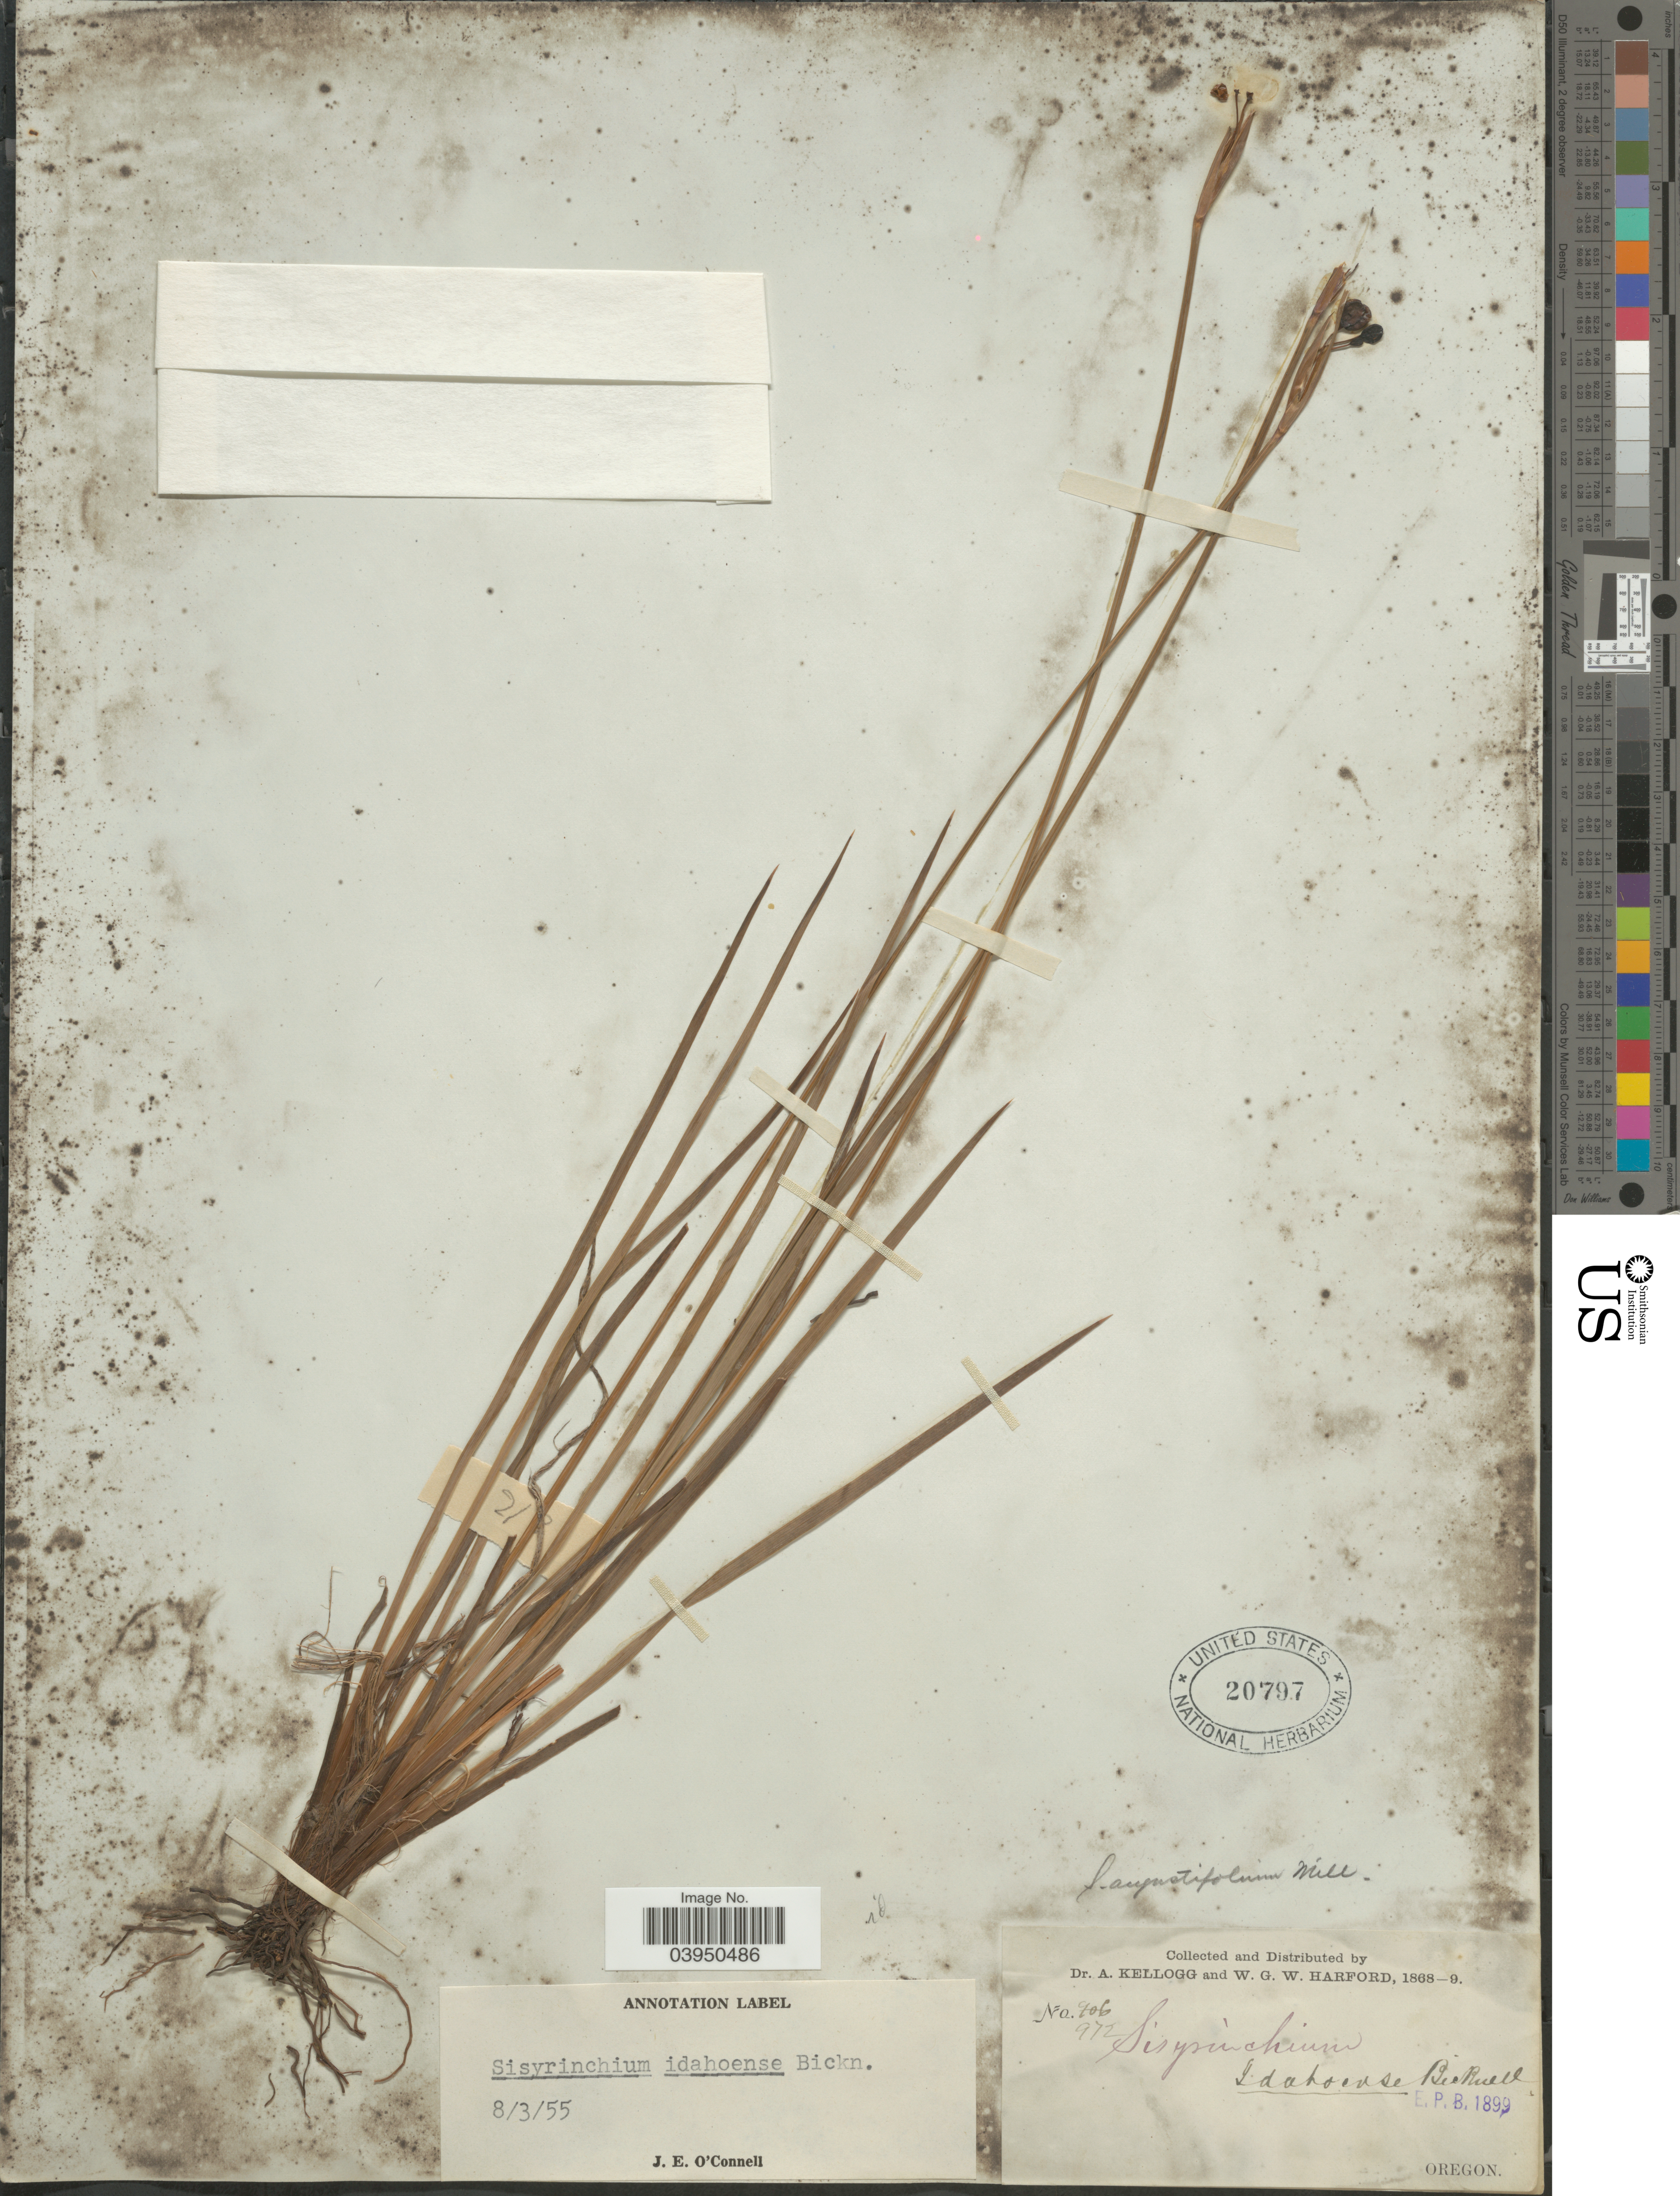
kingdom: Plantae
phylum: Tracheophyta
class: Liliopsida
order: Asparagales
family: Iridaceae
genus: Sisyrinchium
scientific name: Sisyrinchium angustifolium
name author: Mill.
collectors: A. Kellogg & W. G. W. Harford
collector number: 972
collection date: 1868/1869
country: United States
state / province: Oregon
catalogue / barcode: US 20797